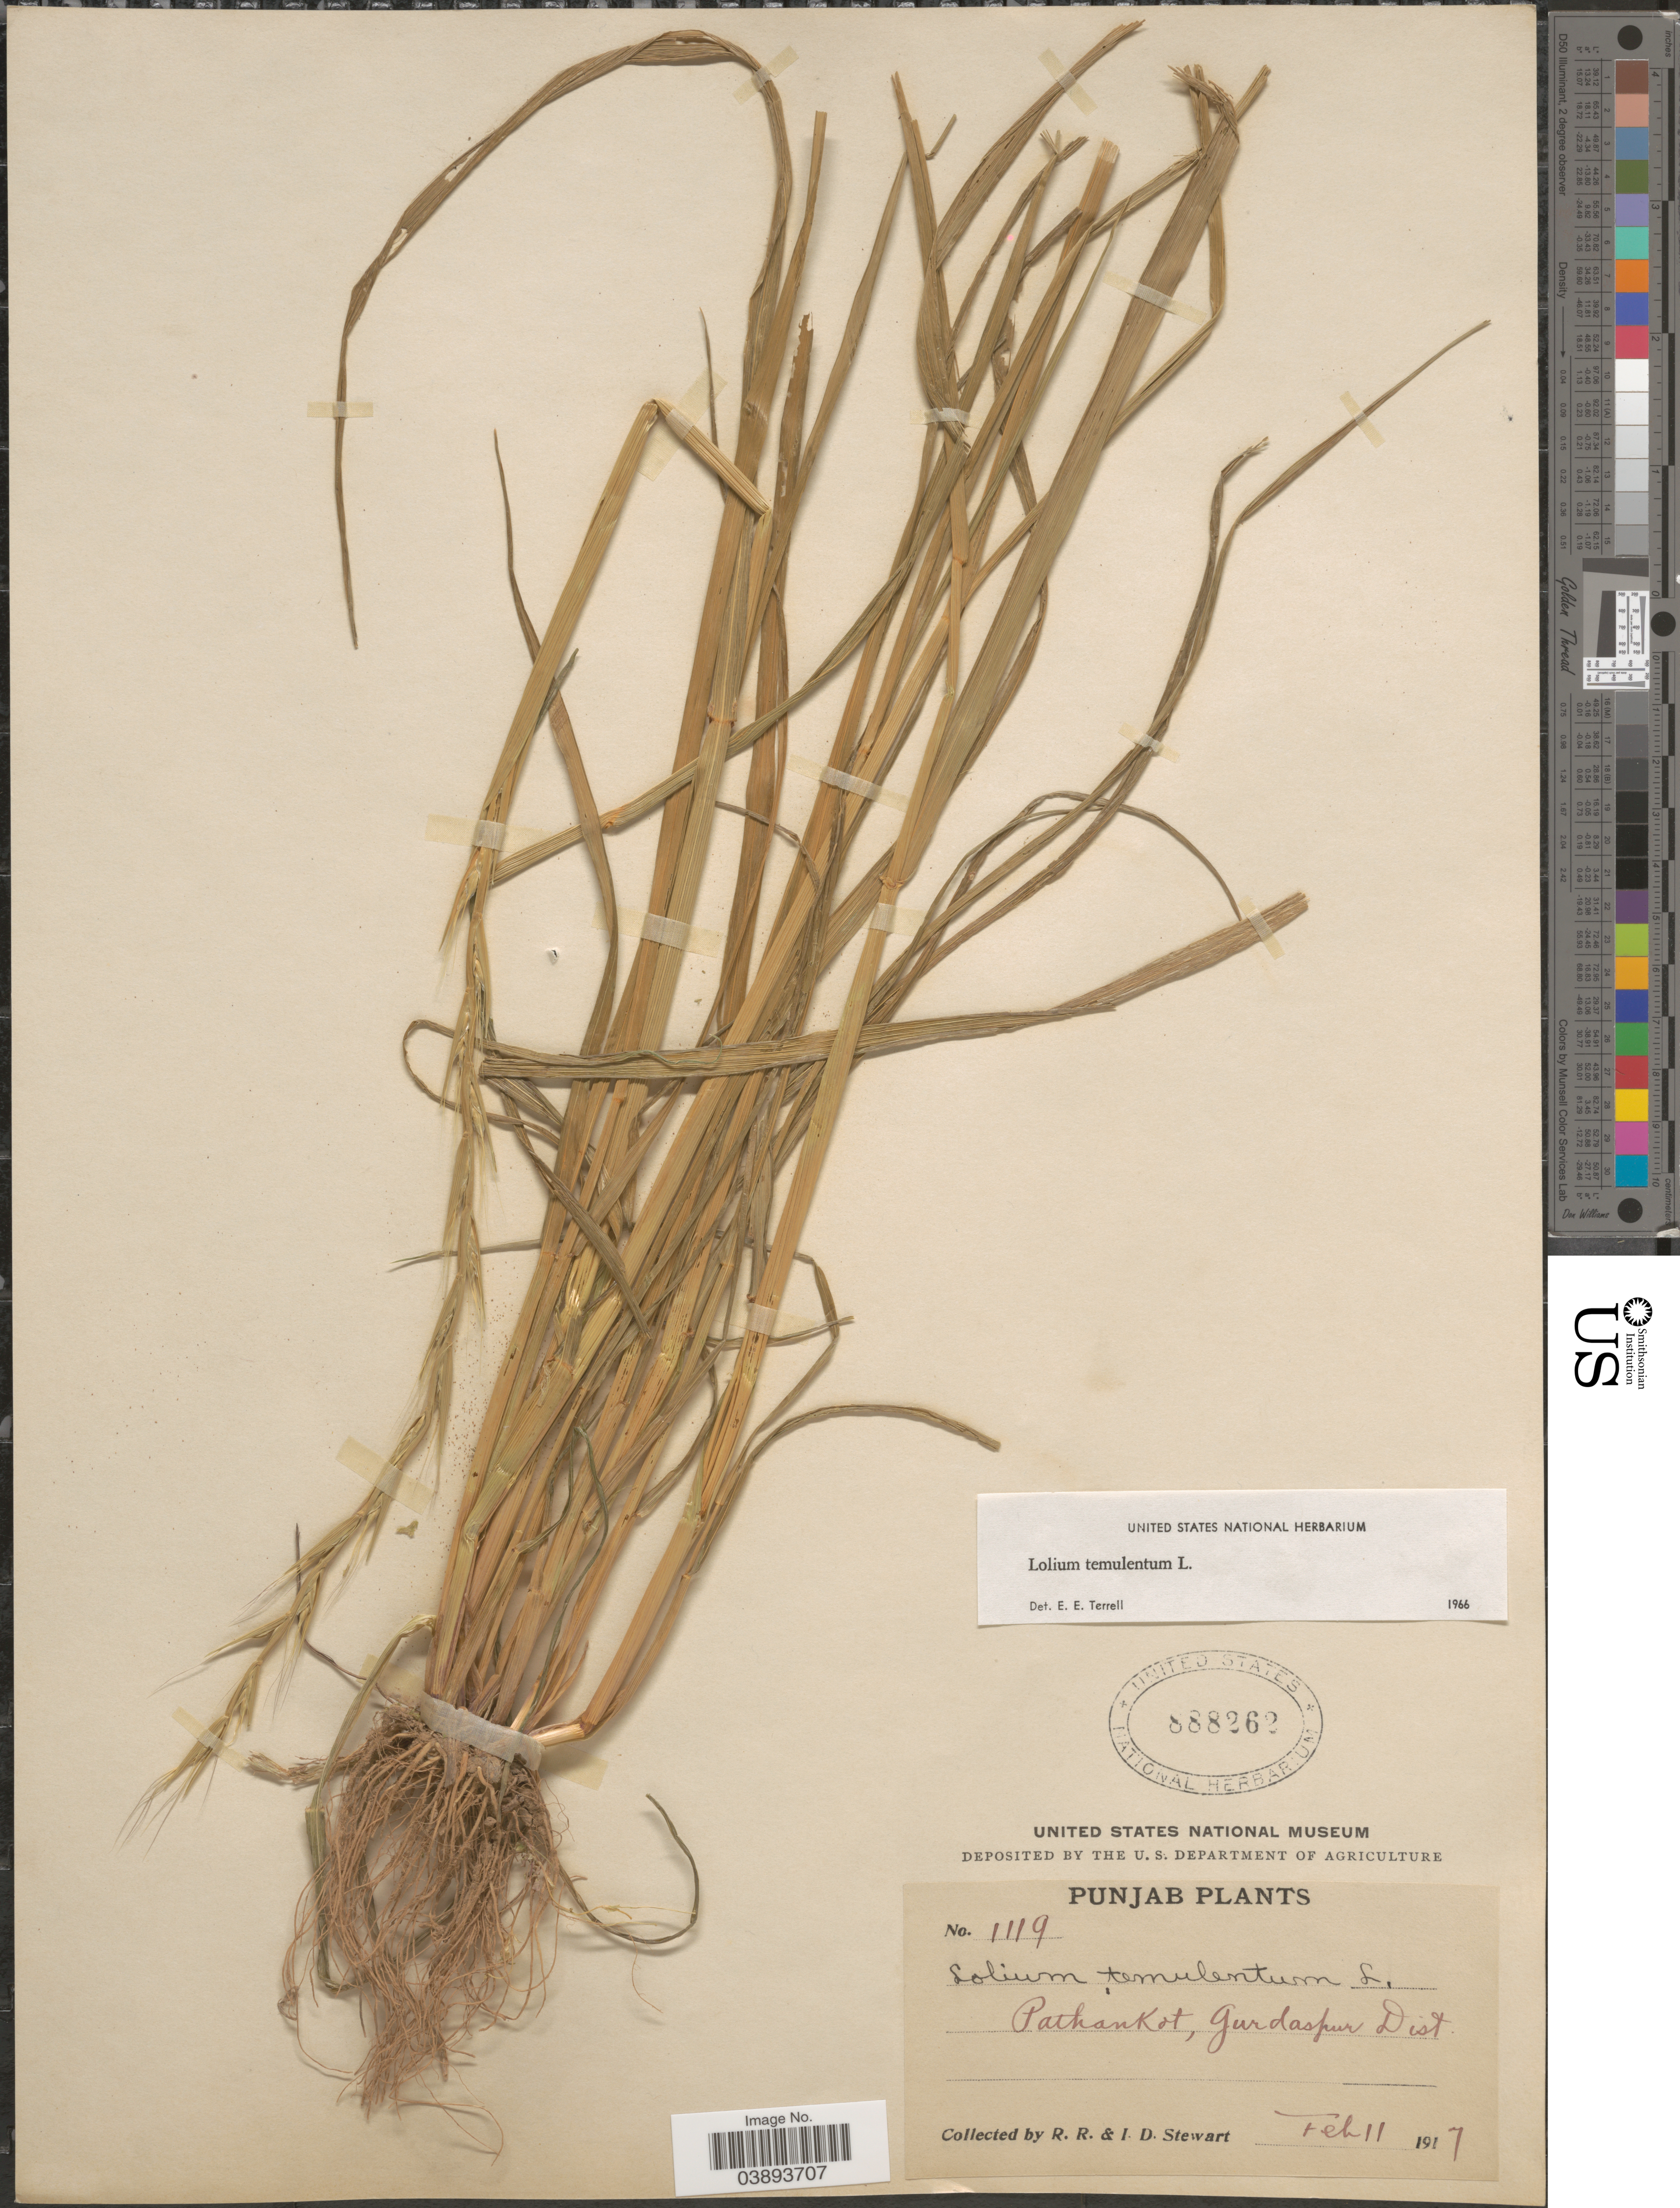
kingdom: Plantae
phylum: Tracheophyta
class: Liliopsida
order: Poales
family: Poaceae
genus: Lolium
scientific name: Lolium temulentum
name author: L.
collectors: R. Stewart & I. Stewart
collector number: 1119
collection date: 1917-02-11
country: India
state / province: Punjab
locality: PathanKot, Gurdaspur Dist.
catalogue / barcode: US 888262